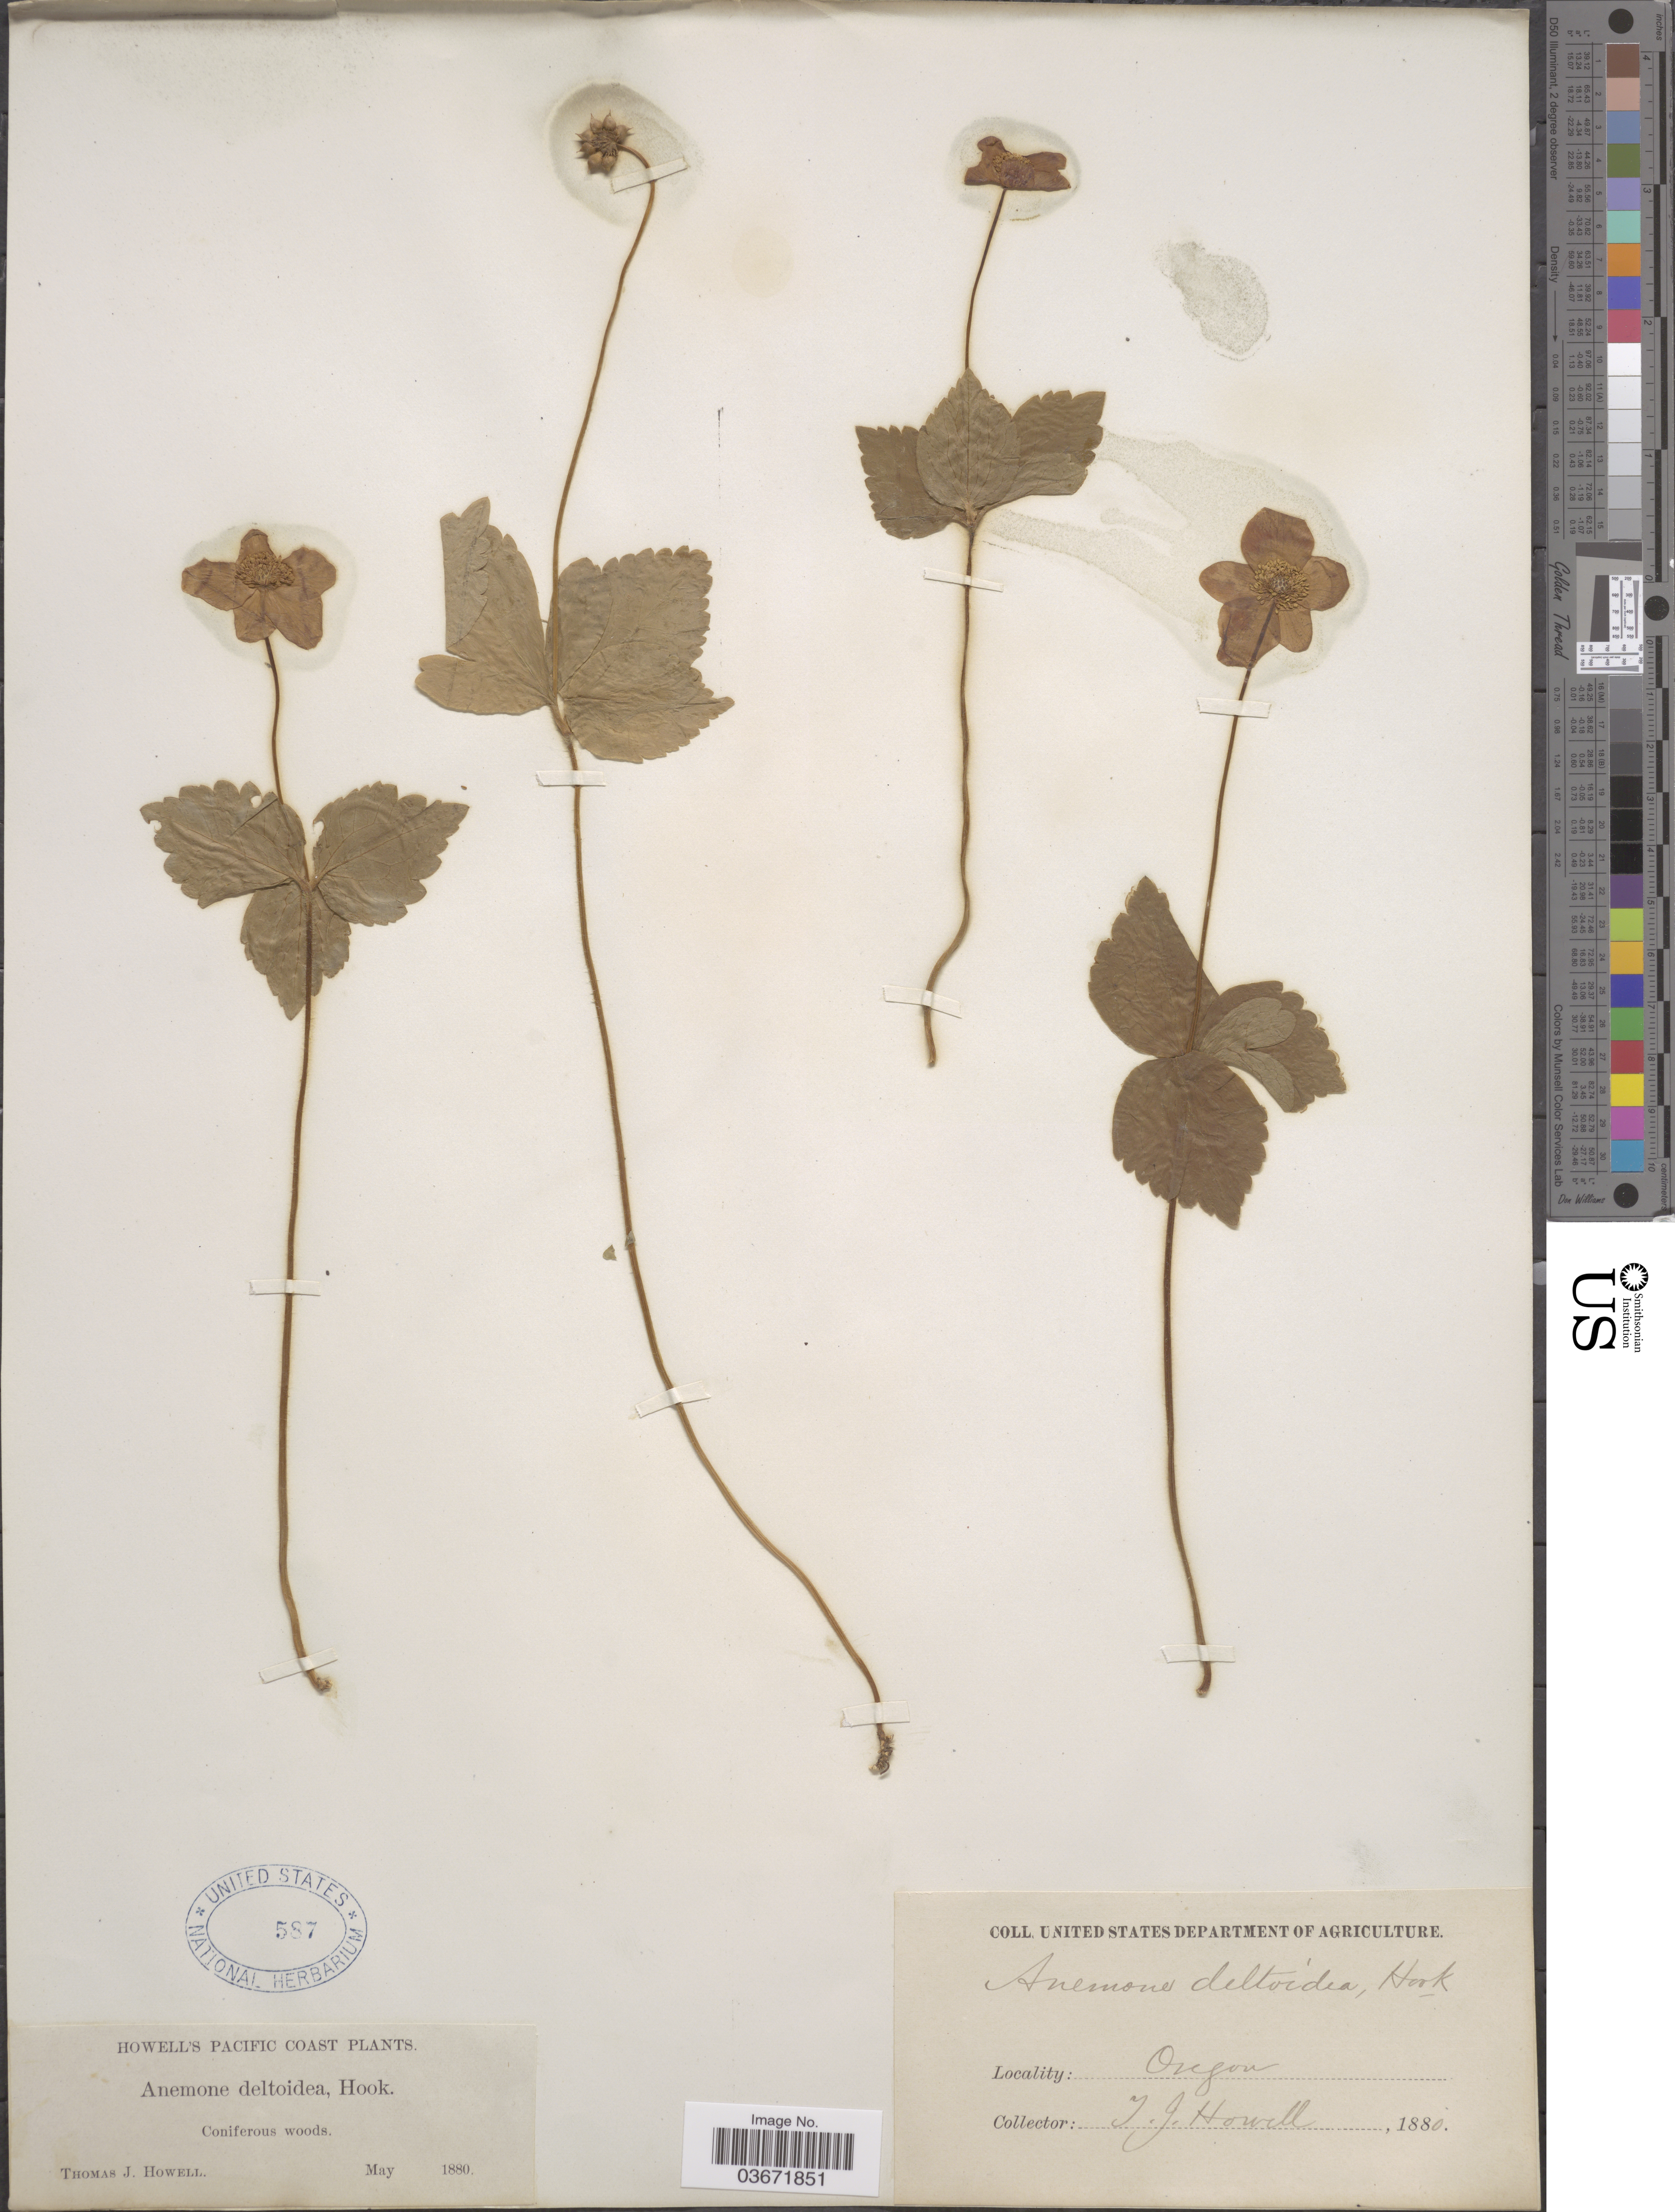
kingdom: Plantae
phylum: Tracheophyta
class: Magnoliopsida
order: Ranunculales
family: Ranunculaceae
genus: Anemone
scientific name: Anemone deltoidea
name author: Douglas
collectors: T. J. Howell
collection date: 1880-05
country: United States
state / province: Oregon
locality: Pacific Coast.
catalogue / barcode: US 587